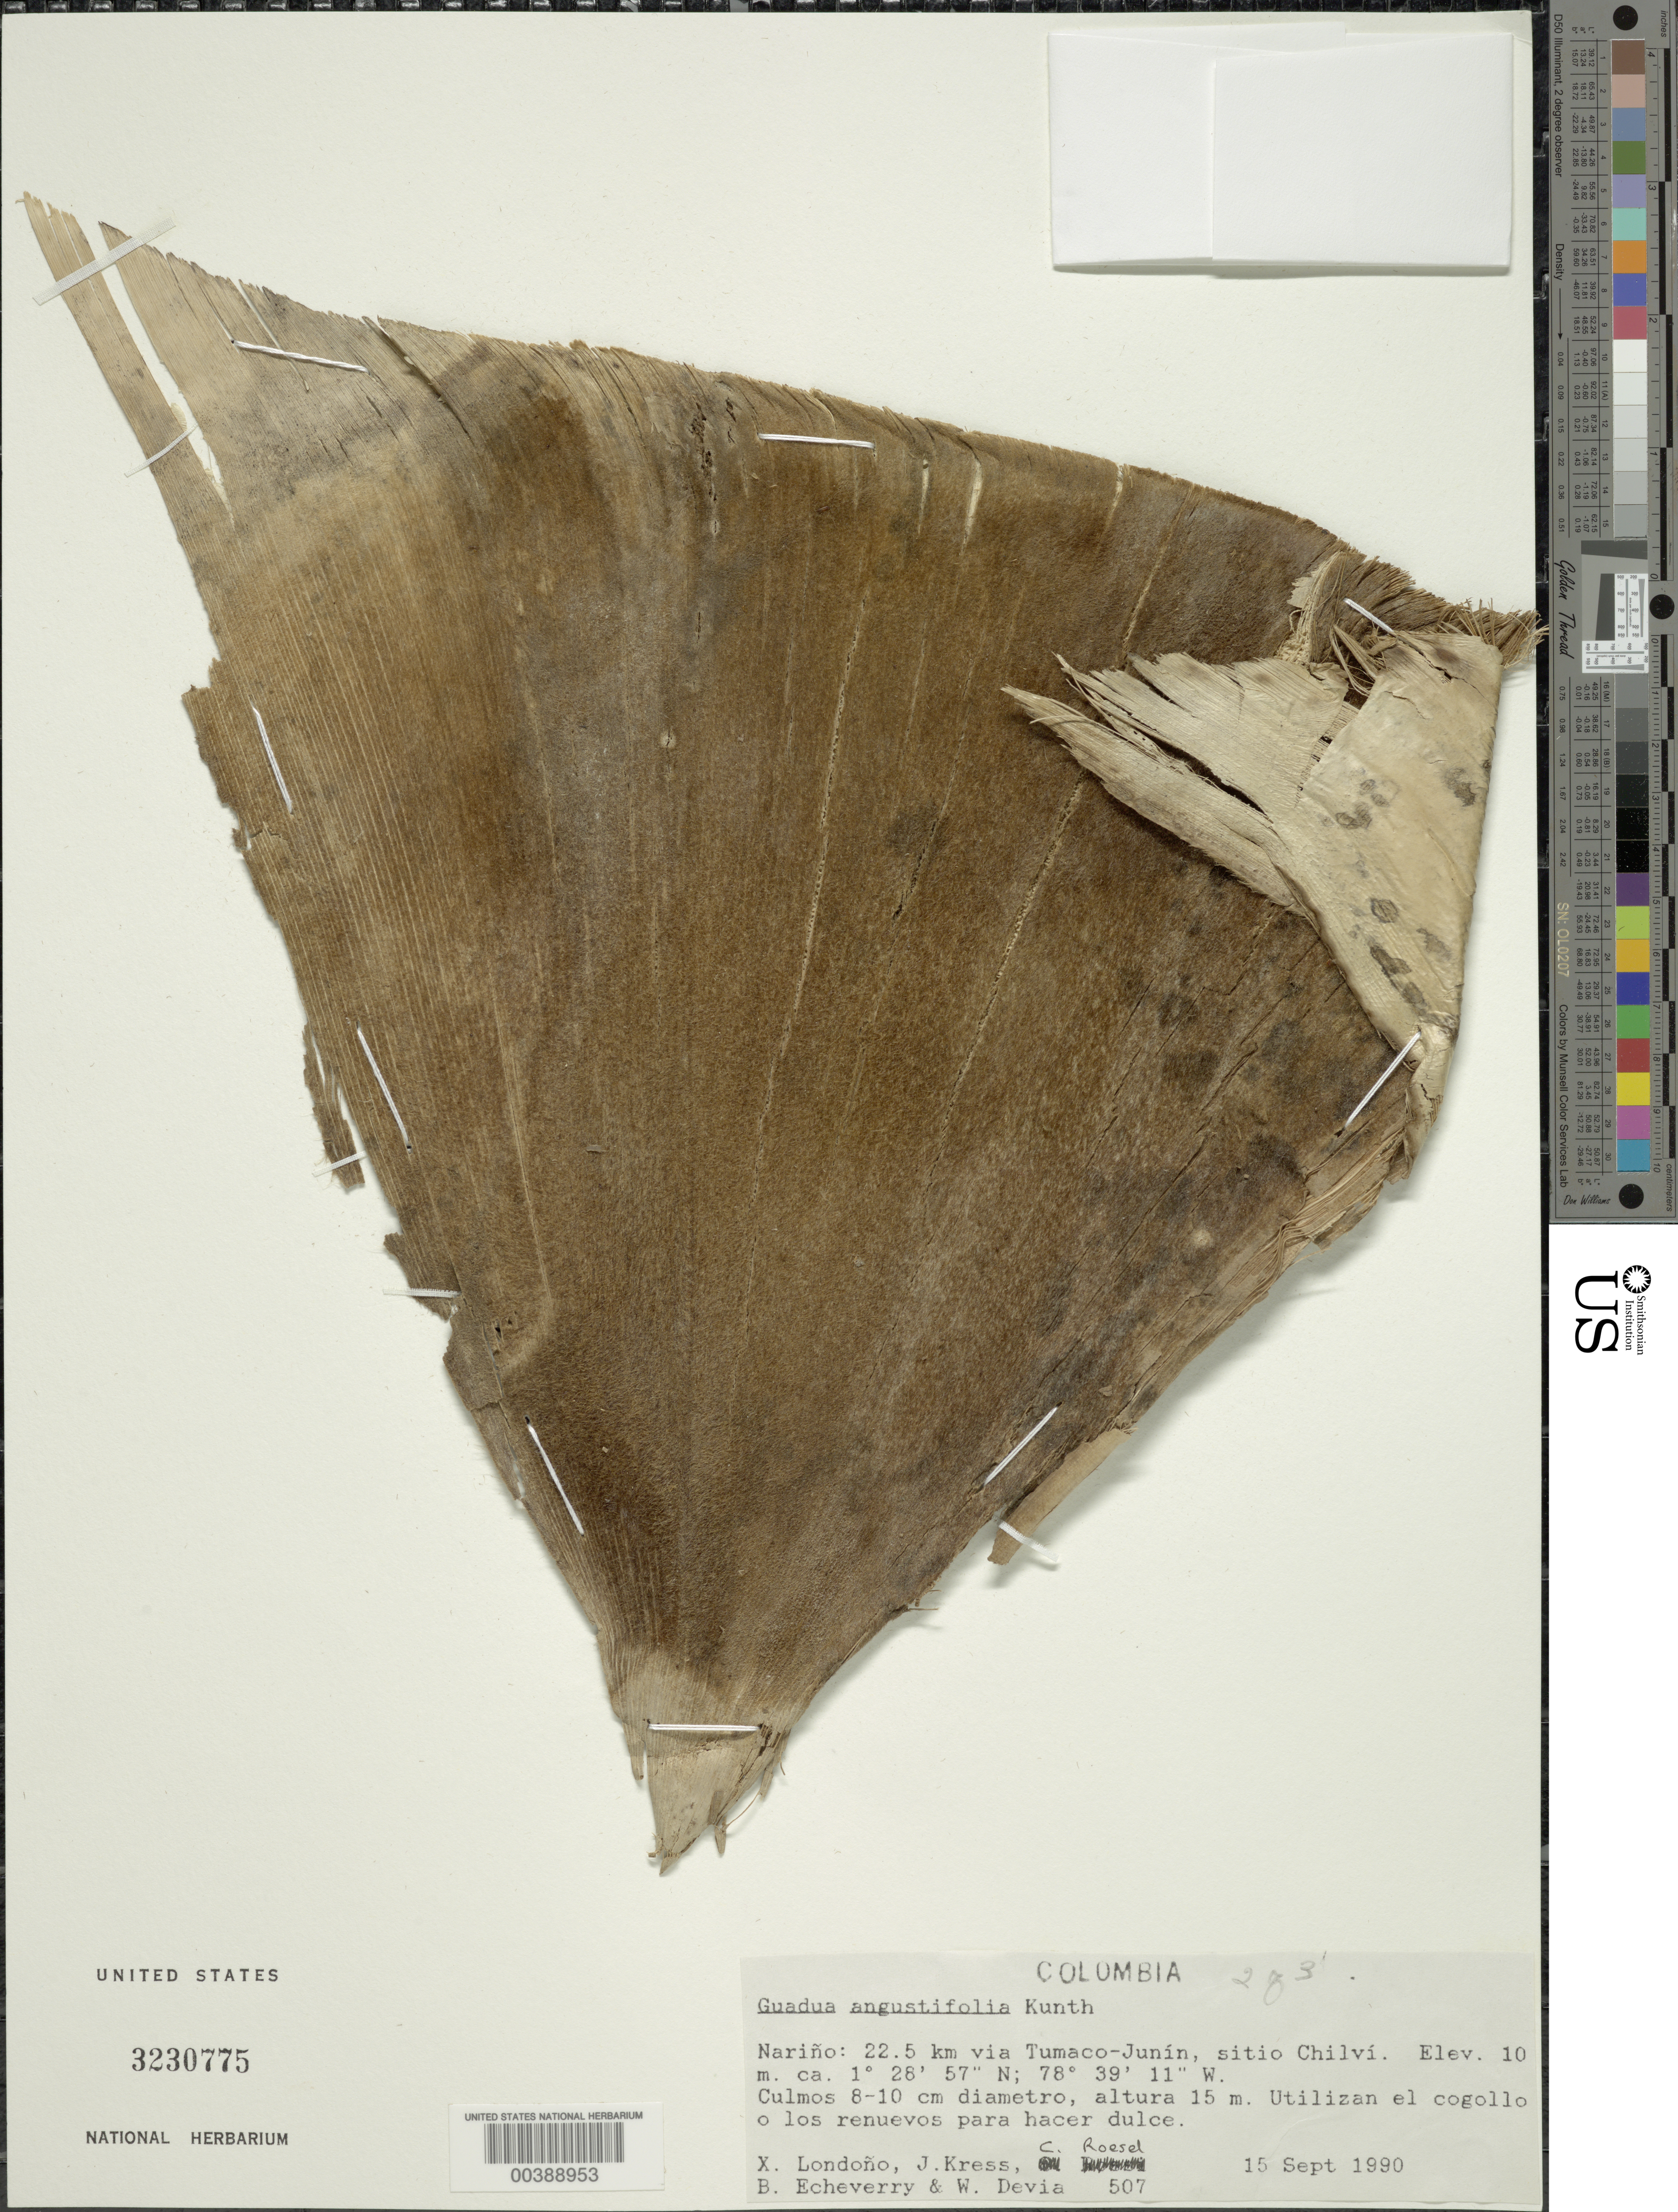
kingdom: Plantae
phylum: Tracheophyta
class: Liliopsida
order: Poales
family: Poaceae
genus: Guadua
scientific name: Guadua angustifolia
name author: Kunth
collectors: X. Londoño, W. J. Kress, C. S. Roesel, B. Echeverry & W. Devia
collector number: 507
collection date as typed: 15 Sep 1990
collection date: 1990-09-15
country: Colombia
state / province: Nariño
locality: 22.5 km via Tumaco-Junin, Sitio Chilvi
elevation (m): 10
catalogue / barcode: US 3230775